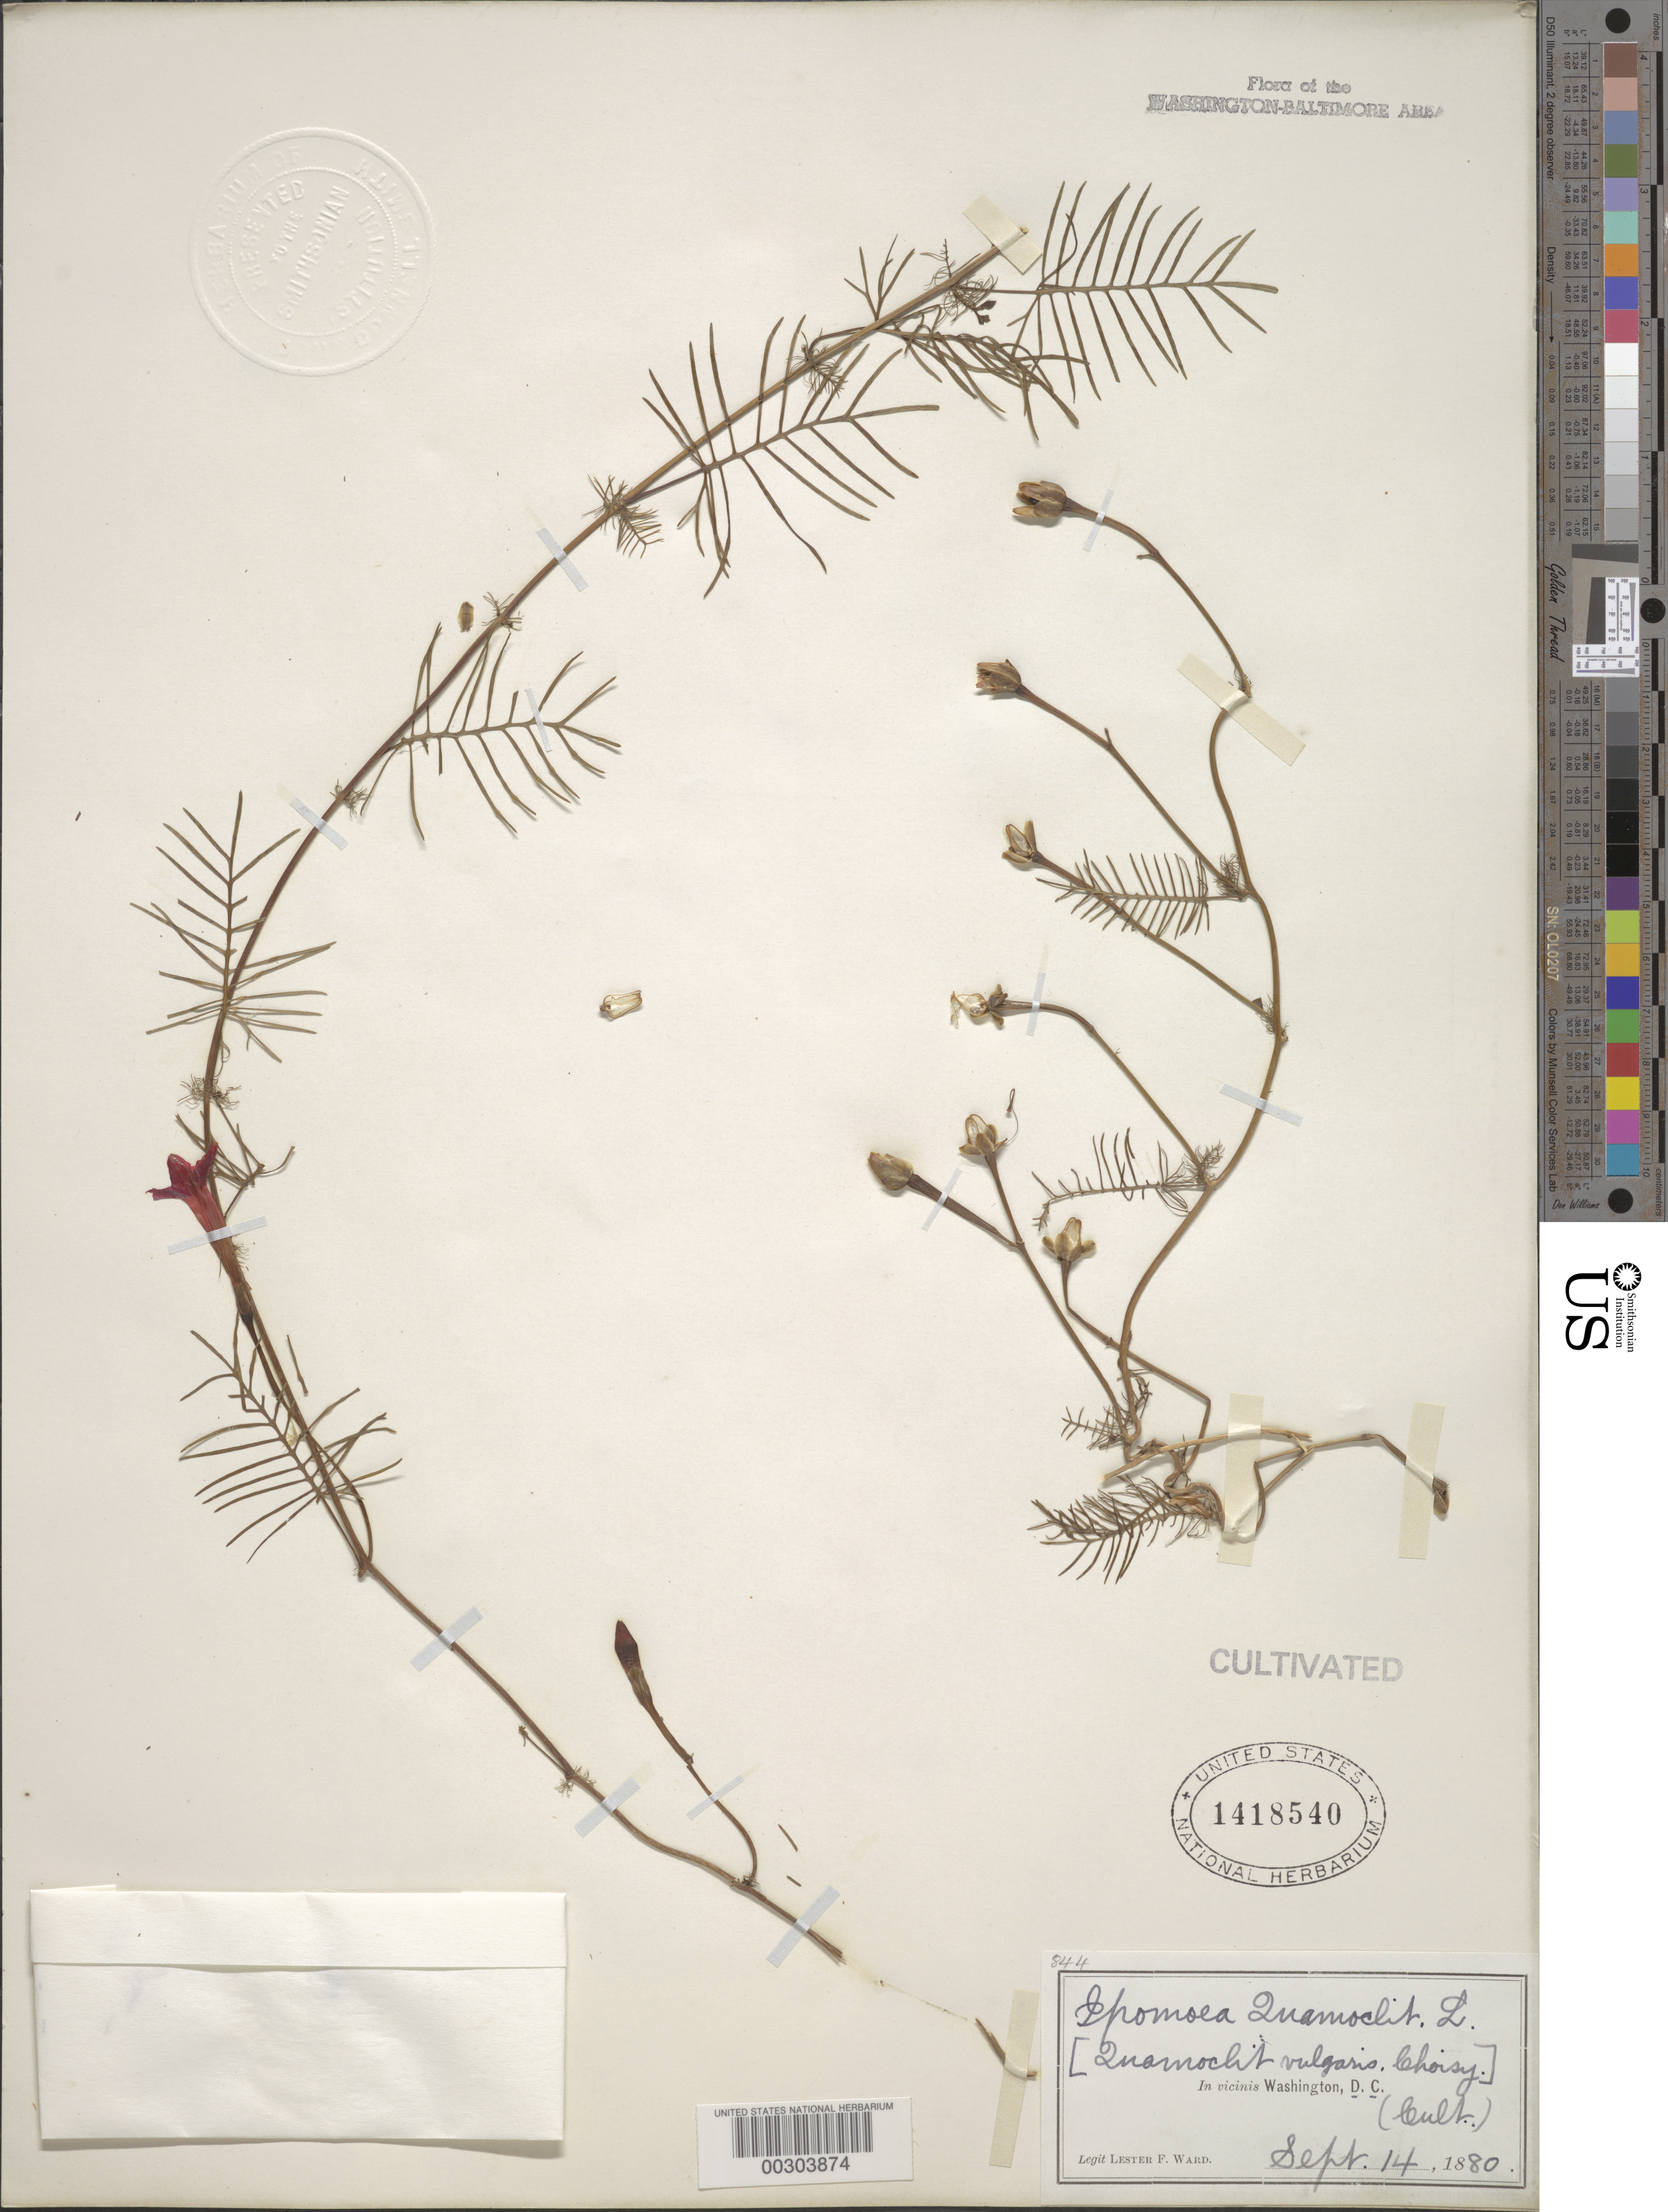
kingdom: Plantae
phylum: Tracheophyta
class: Magnoliopsida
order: Solanales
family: Convolvulaceae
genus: Ipomoea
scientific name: Ipomoea quamoclit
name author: L.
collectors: L. F. Ward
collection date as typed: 14 Sep 1880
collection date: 1880-09-14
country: United States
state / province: District of Columbia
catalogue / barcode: US 1418540